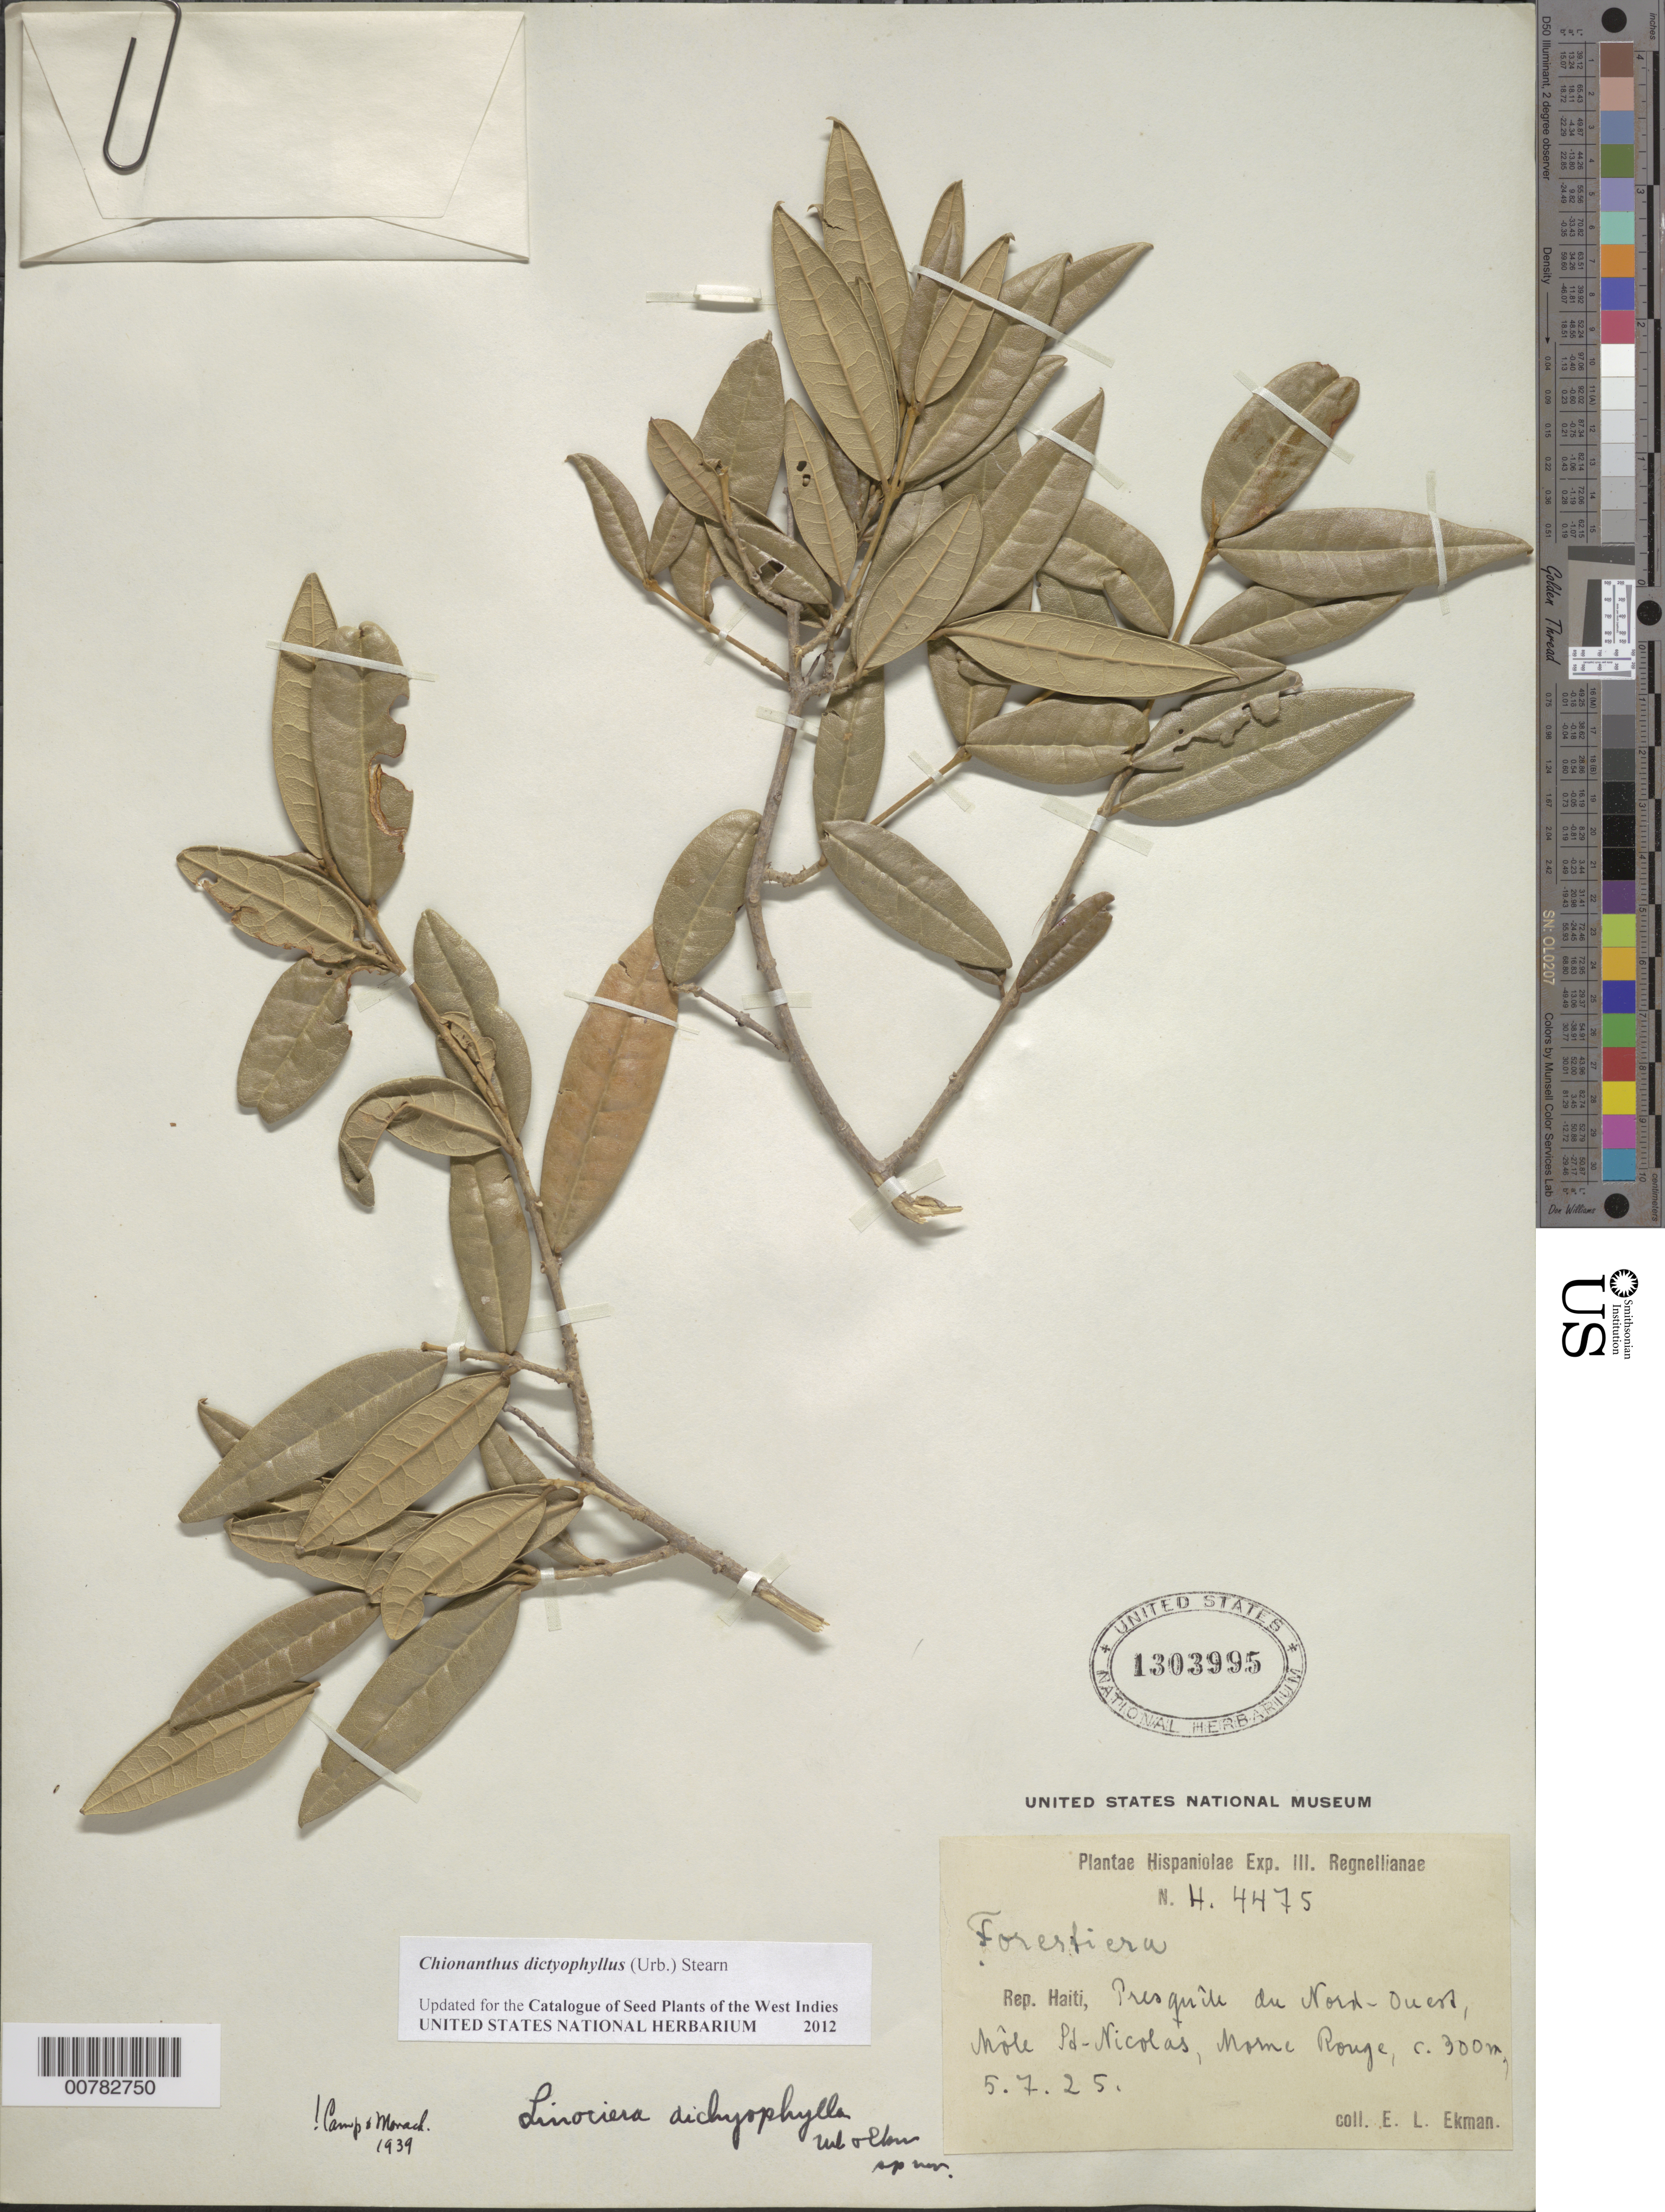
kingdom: Plantae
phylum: Tracheophyta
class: Magnoliopsida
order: Lamiales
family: Oleaceae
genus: Chionanthus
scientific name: Chionanthus dictyophyllus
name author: (Urb.) Stearn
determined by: Camp, --; Monach, --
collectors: E. L. Ekman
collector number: H 4475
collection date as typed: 05 Jul 1925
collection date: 1925-07-05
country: Haiti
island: Hispaniola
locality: Presquîte du Nord-Ouest, Môle St. Nicolas, Morne Rouge.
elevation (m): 300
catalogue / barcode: US 1303995